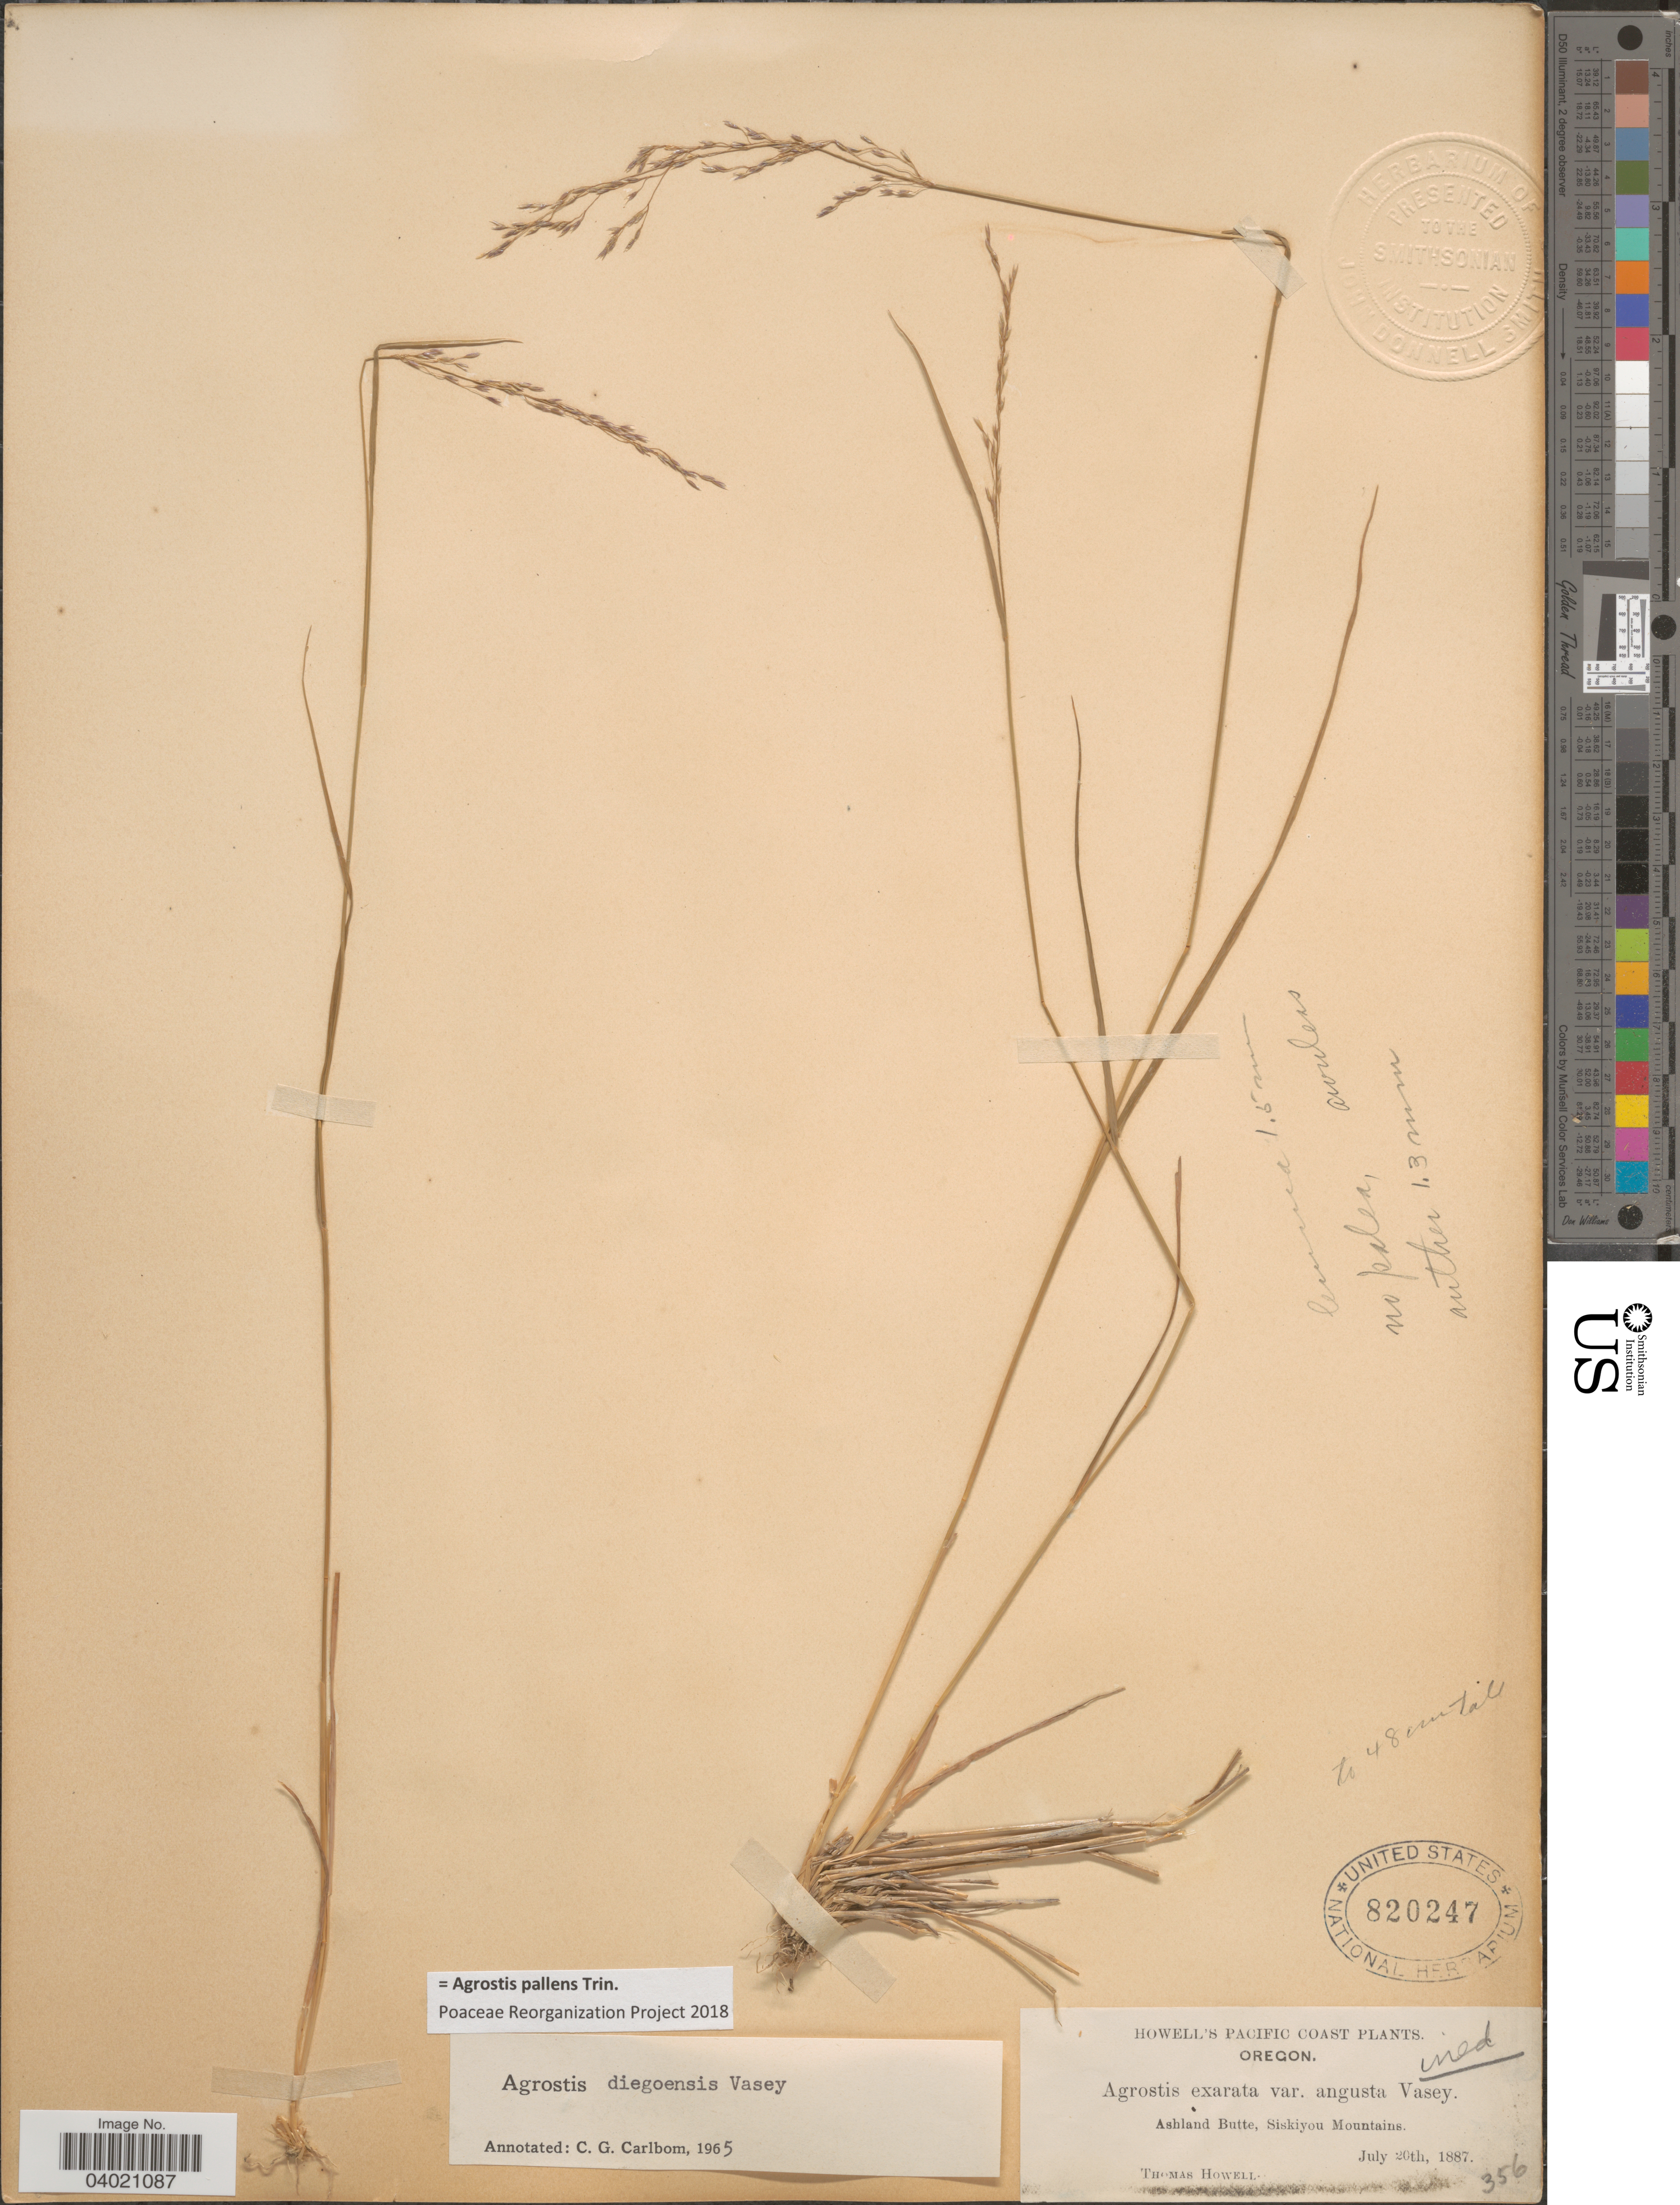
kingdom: Plantae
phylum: Tracheophyta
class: Liliopsida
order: Poales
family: Poaceae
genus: Agrostis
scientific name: Agrostis pallens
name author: Trin.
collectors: T. Howell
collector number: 356?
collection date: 1887-07-20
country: United States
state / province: Oregon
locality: Pacific Coast. Ashland Butte, Siskiyou Mountains.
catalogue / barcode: US 820247